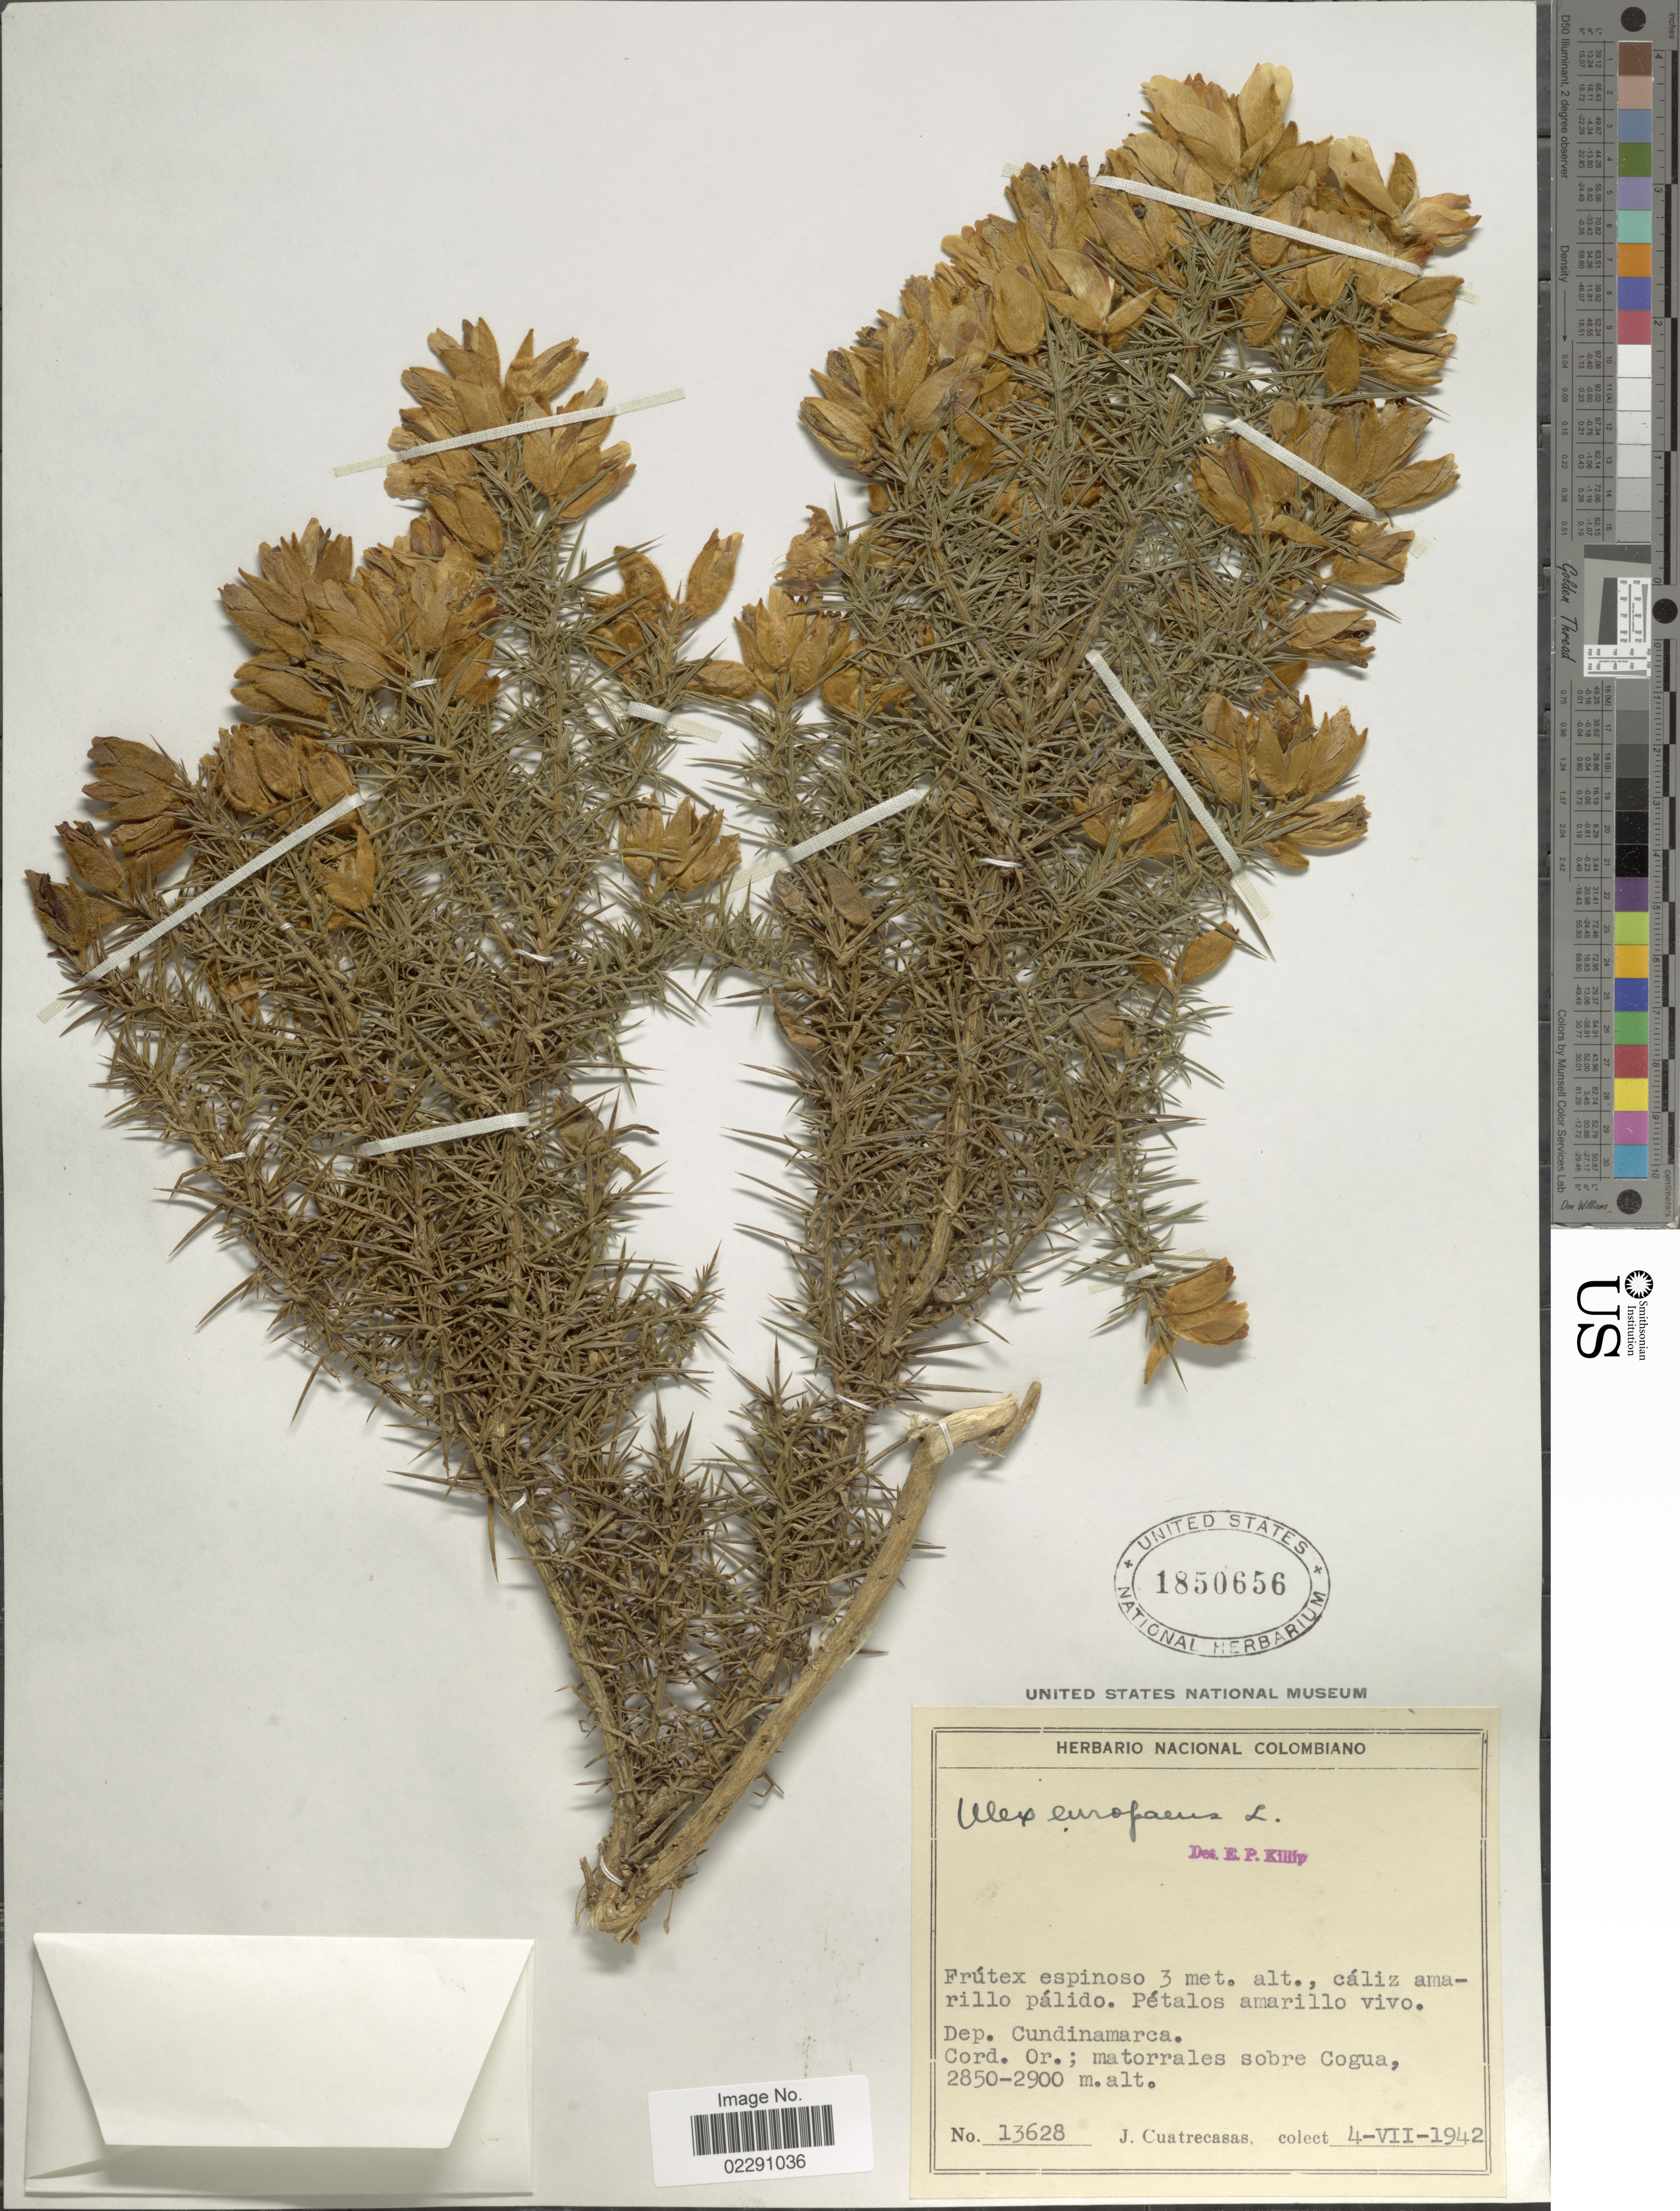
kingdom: Plantae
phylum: Tracheophyta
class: Magnoliopsida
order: Fabales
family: Fabaceae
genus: Ulex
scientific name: Ulex europaeus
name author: L.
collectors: J. Cuatrecasas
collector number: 13628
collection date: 1942-07-04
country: Colombia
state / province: Cundinamarca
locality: Cord. Or., matorrales sobre Cogua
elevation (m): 2850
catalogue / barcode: US 1850656